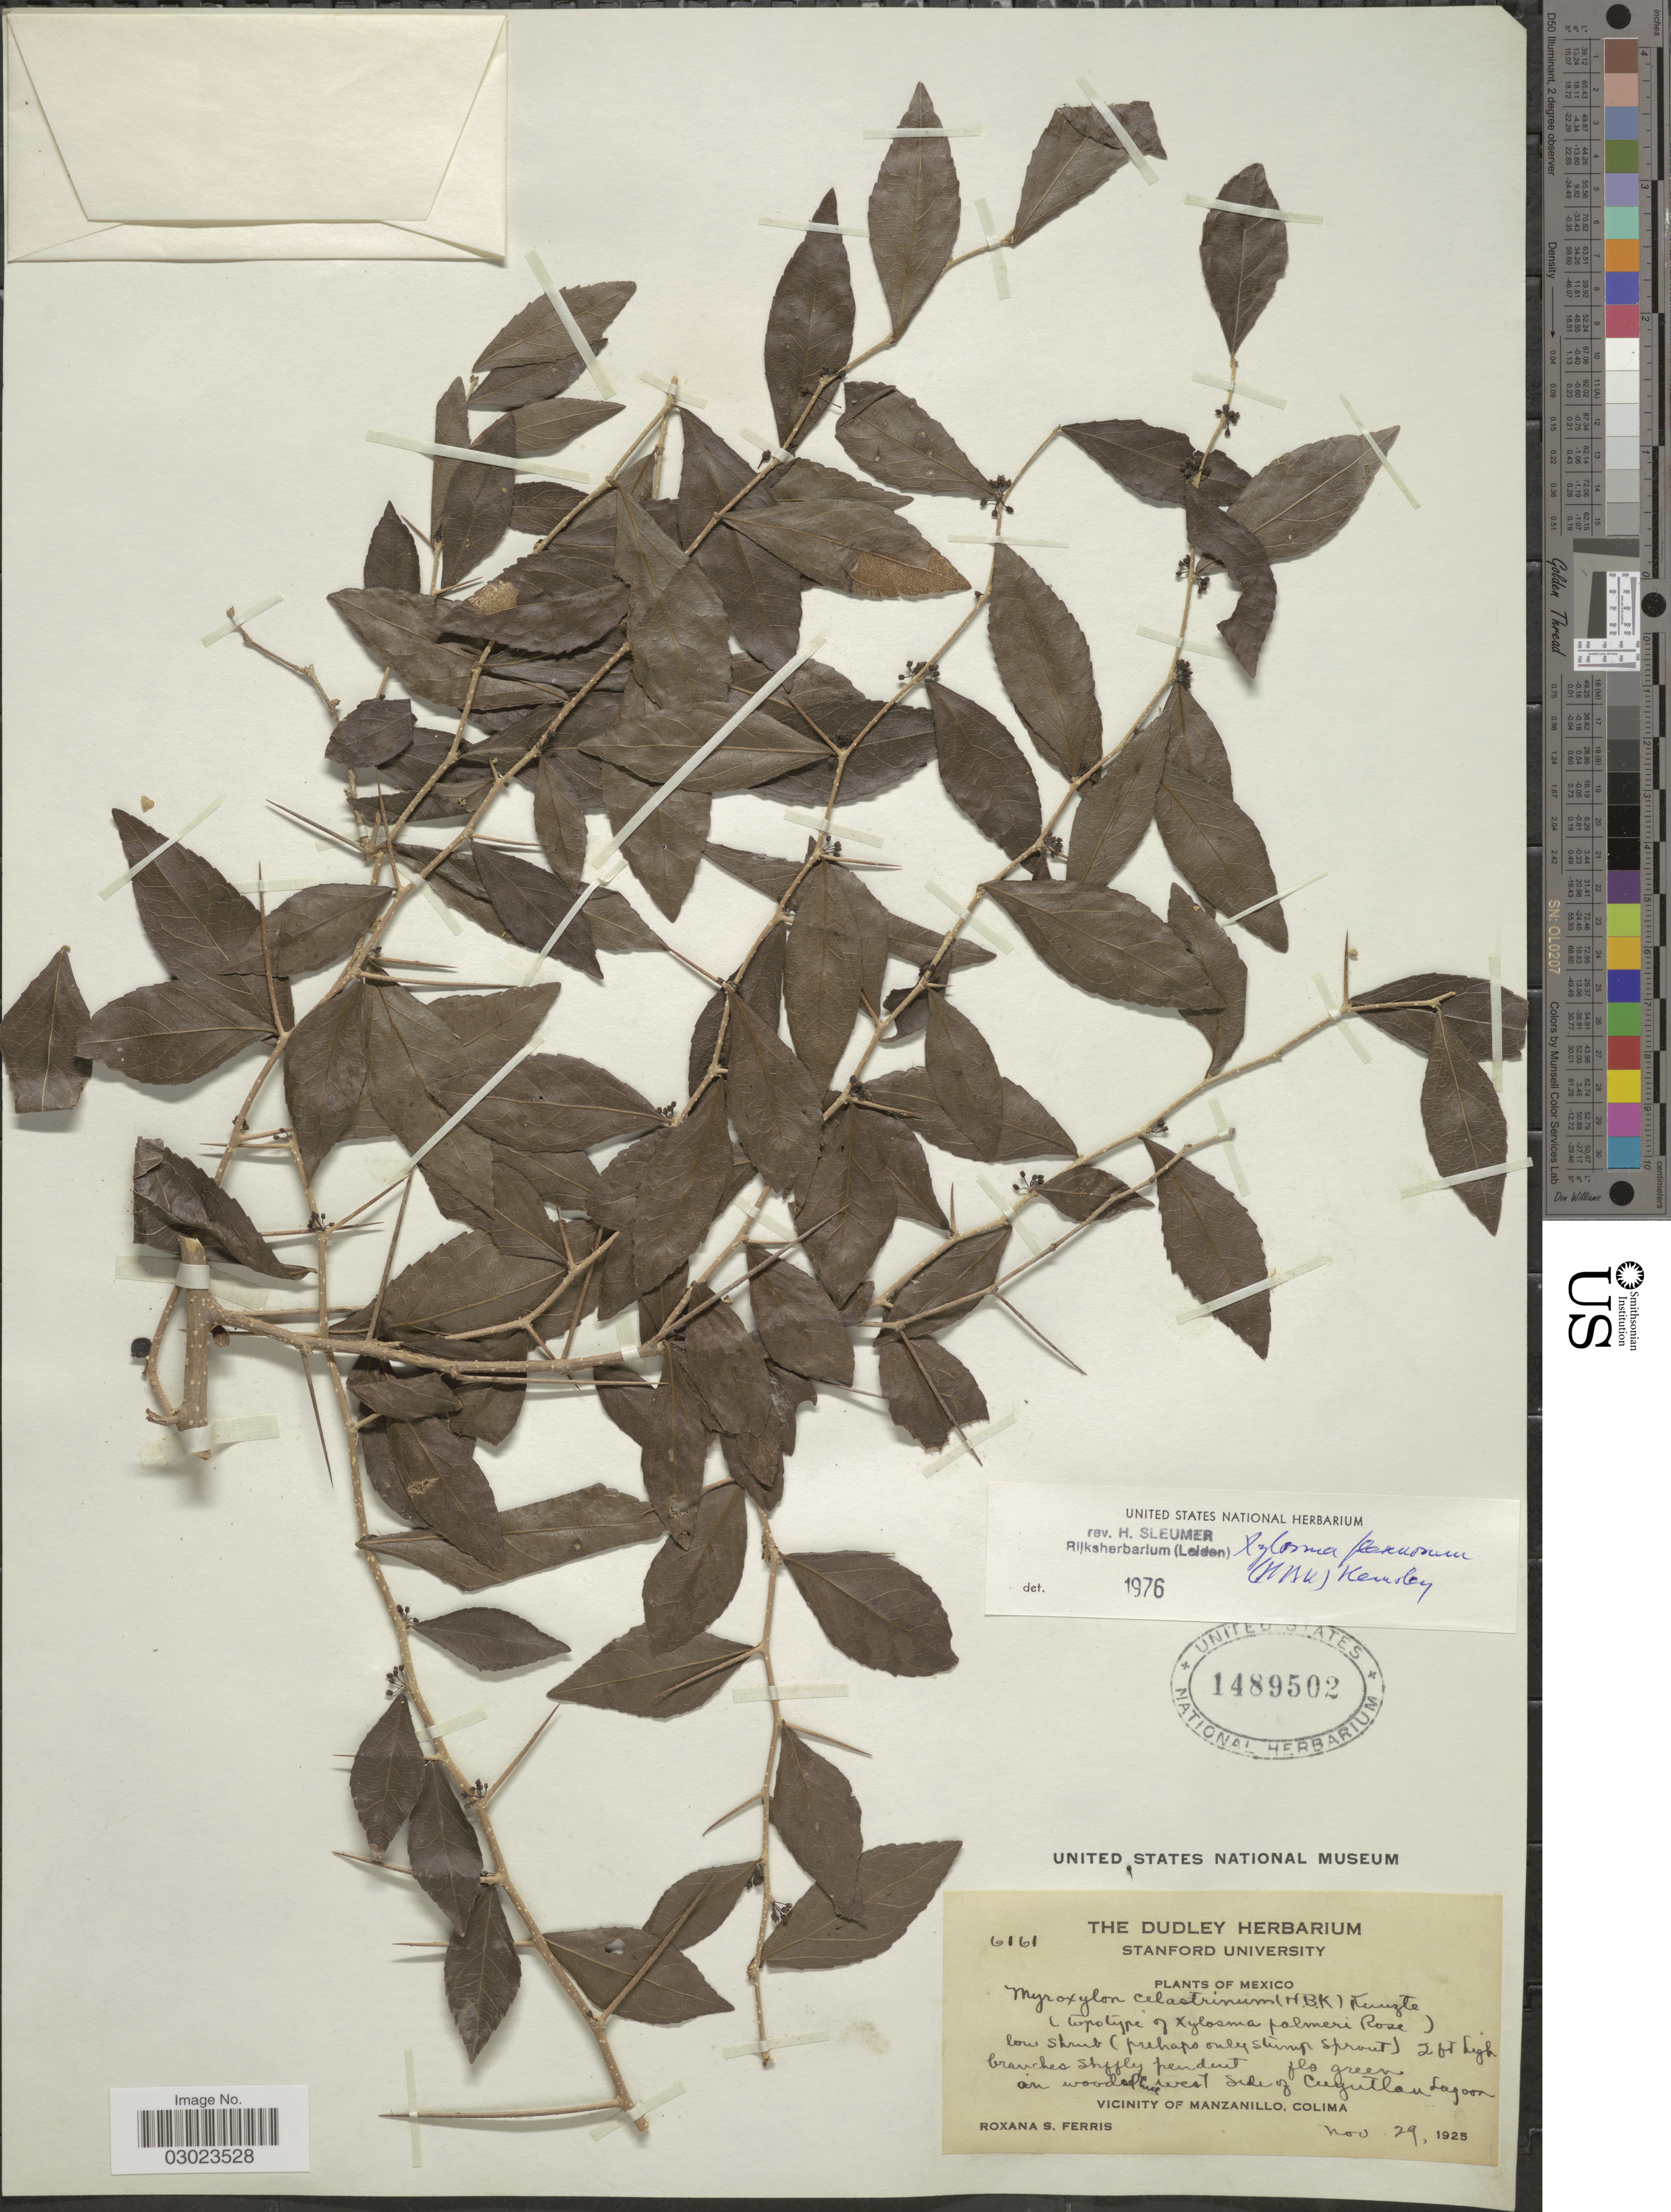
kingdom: Plantae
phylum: Tracheophyta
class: Magnoliopsida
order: Malpighiales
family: Salicaceae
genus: Xylosma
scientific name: Xylosma flexuosa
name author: (Kunth) Hemsl.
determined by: Sleumer, H. O.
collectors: R. S. Ferris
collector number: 6161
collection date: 1925-11-29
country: Mexico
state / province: Colima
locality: West side of Cuyutlan Lagoon, Vicinity of Manzanillo, Colima.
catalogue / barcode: US 1489502